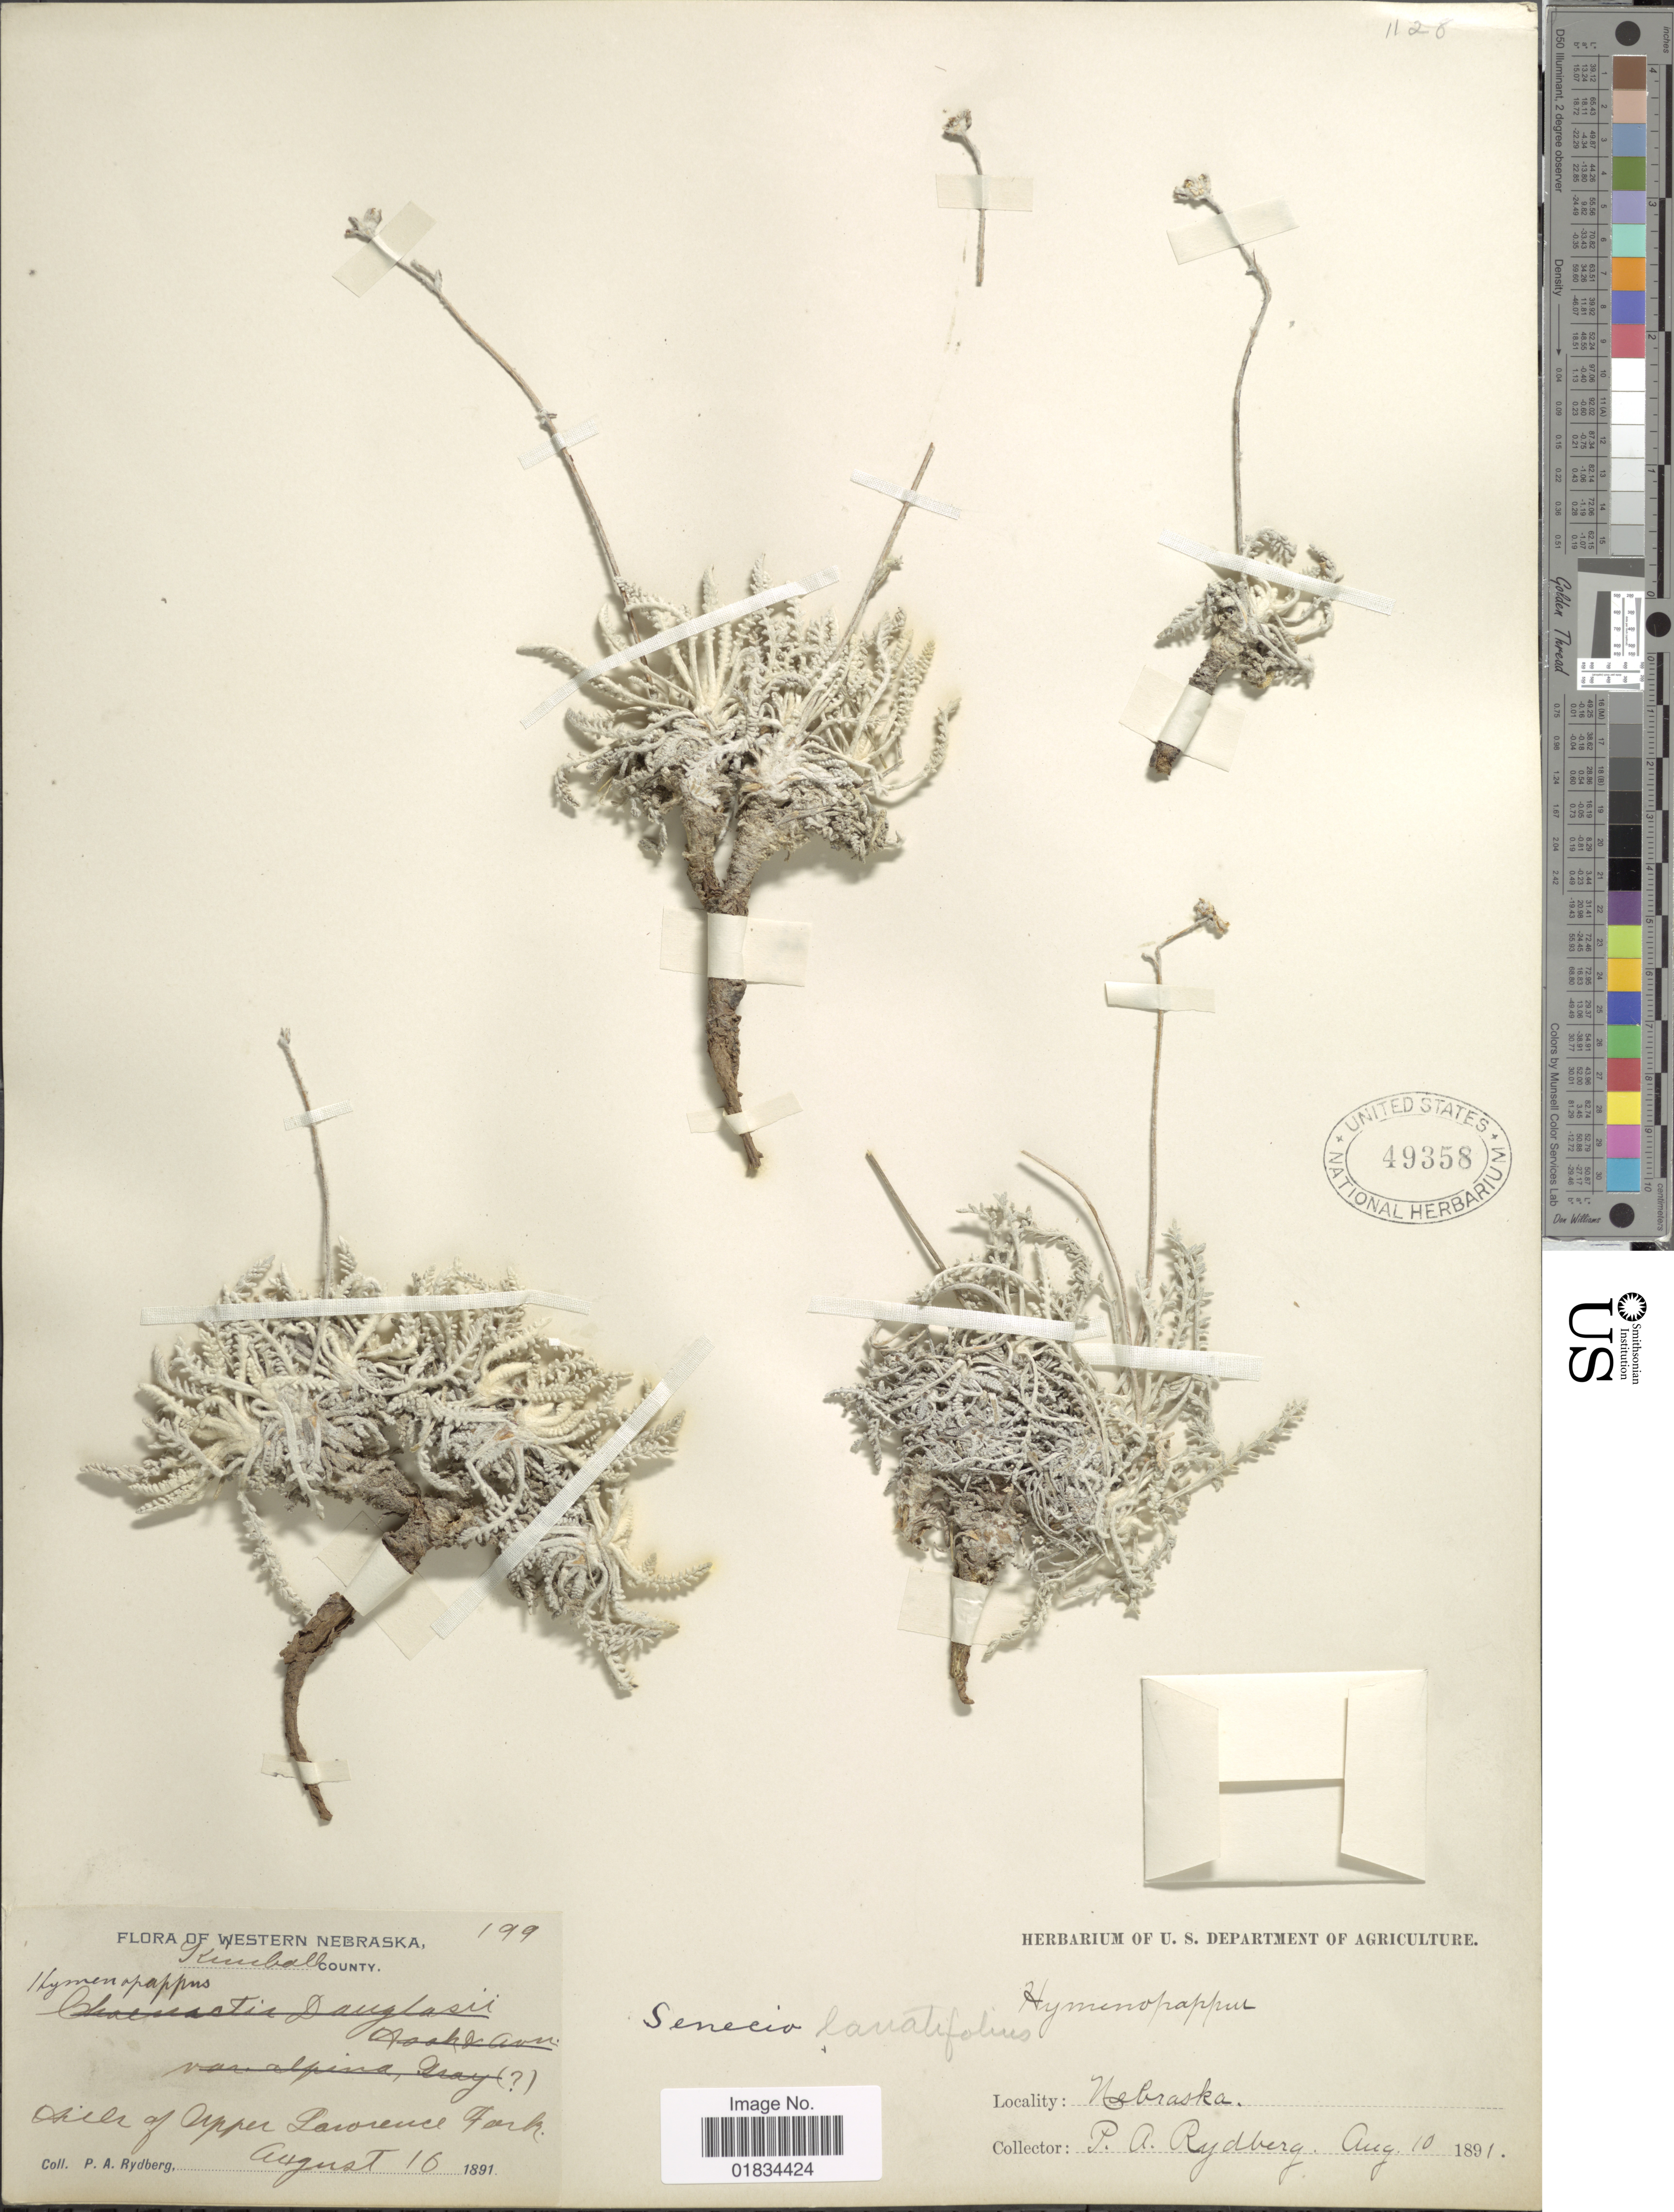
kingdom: Plantae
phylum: Tracheophyta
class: Magnoliopsida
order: Asterales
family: Asteraceae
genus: Senecio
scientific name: Senecio lanatifolius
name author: Osterh.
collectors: P. A. Rydberg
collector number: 199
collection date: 1891-08-10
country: United States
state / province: Nebraska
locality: Kimball County. Hills of Upper Lawrence Fork.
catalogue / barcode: US 49358